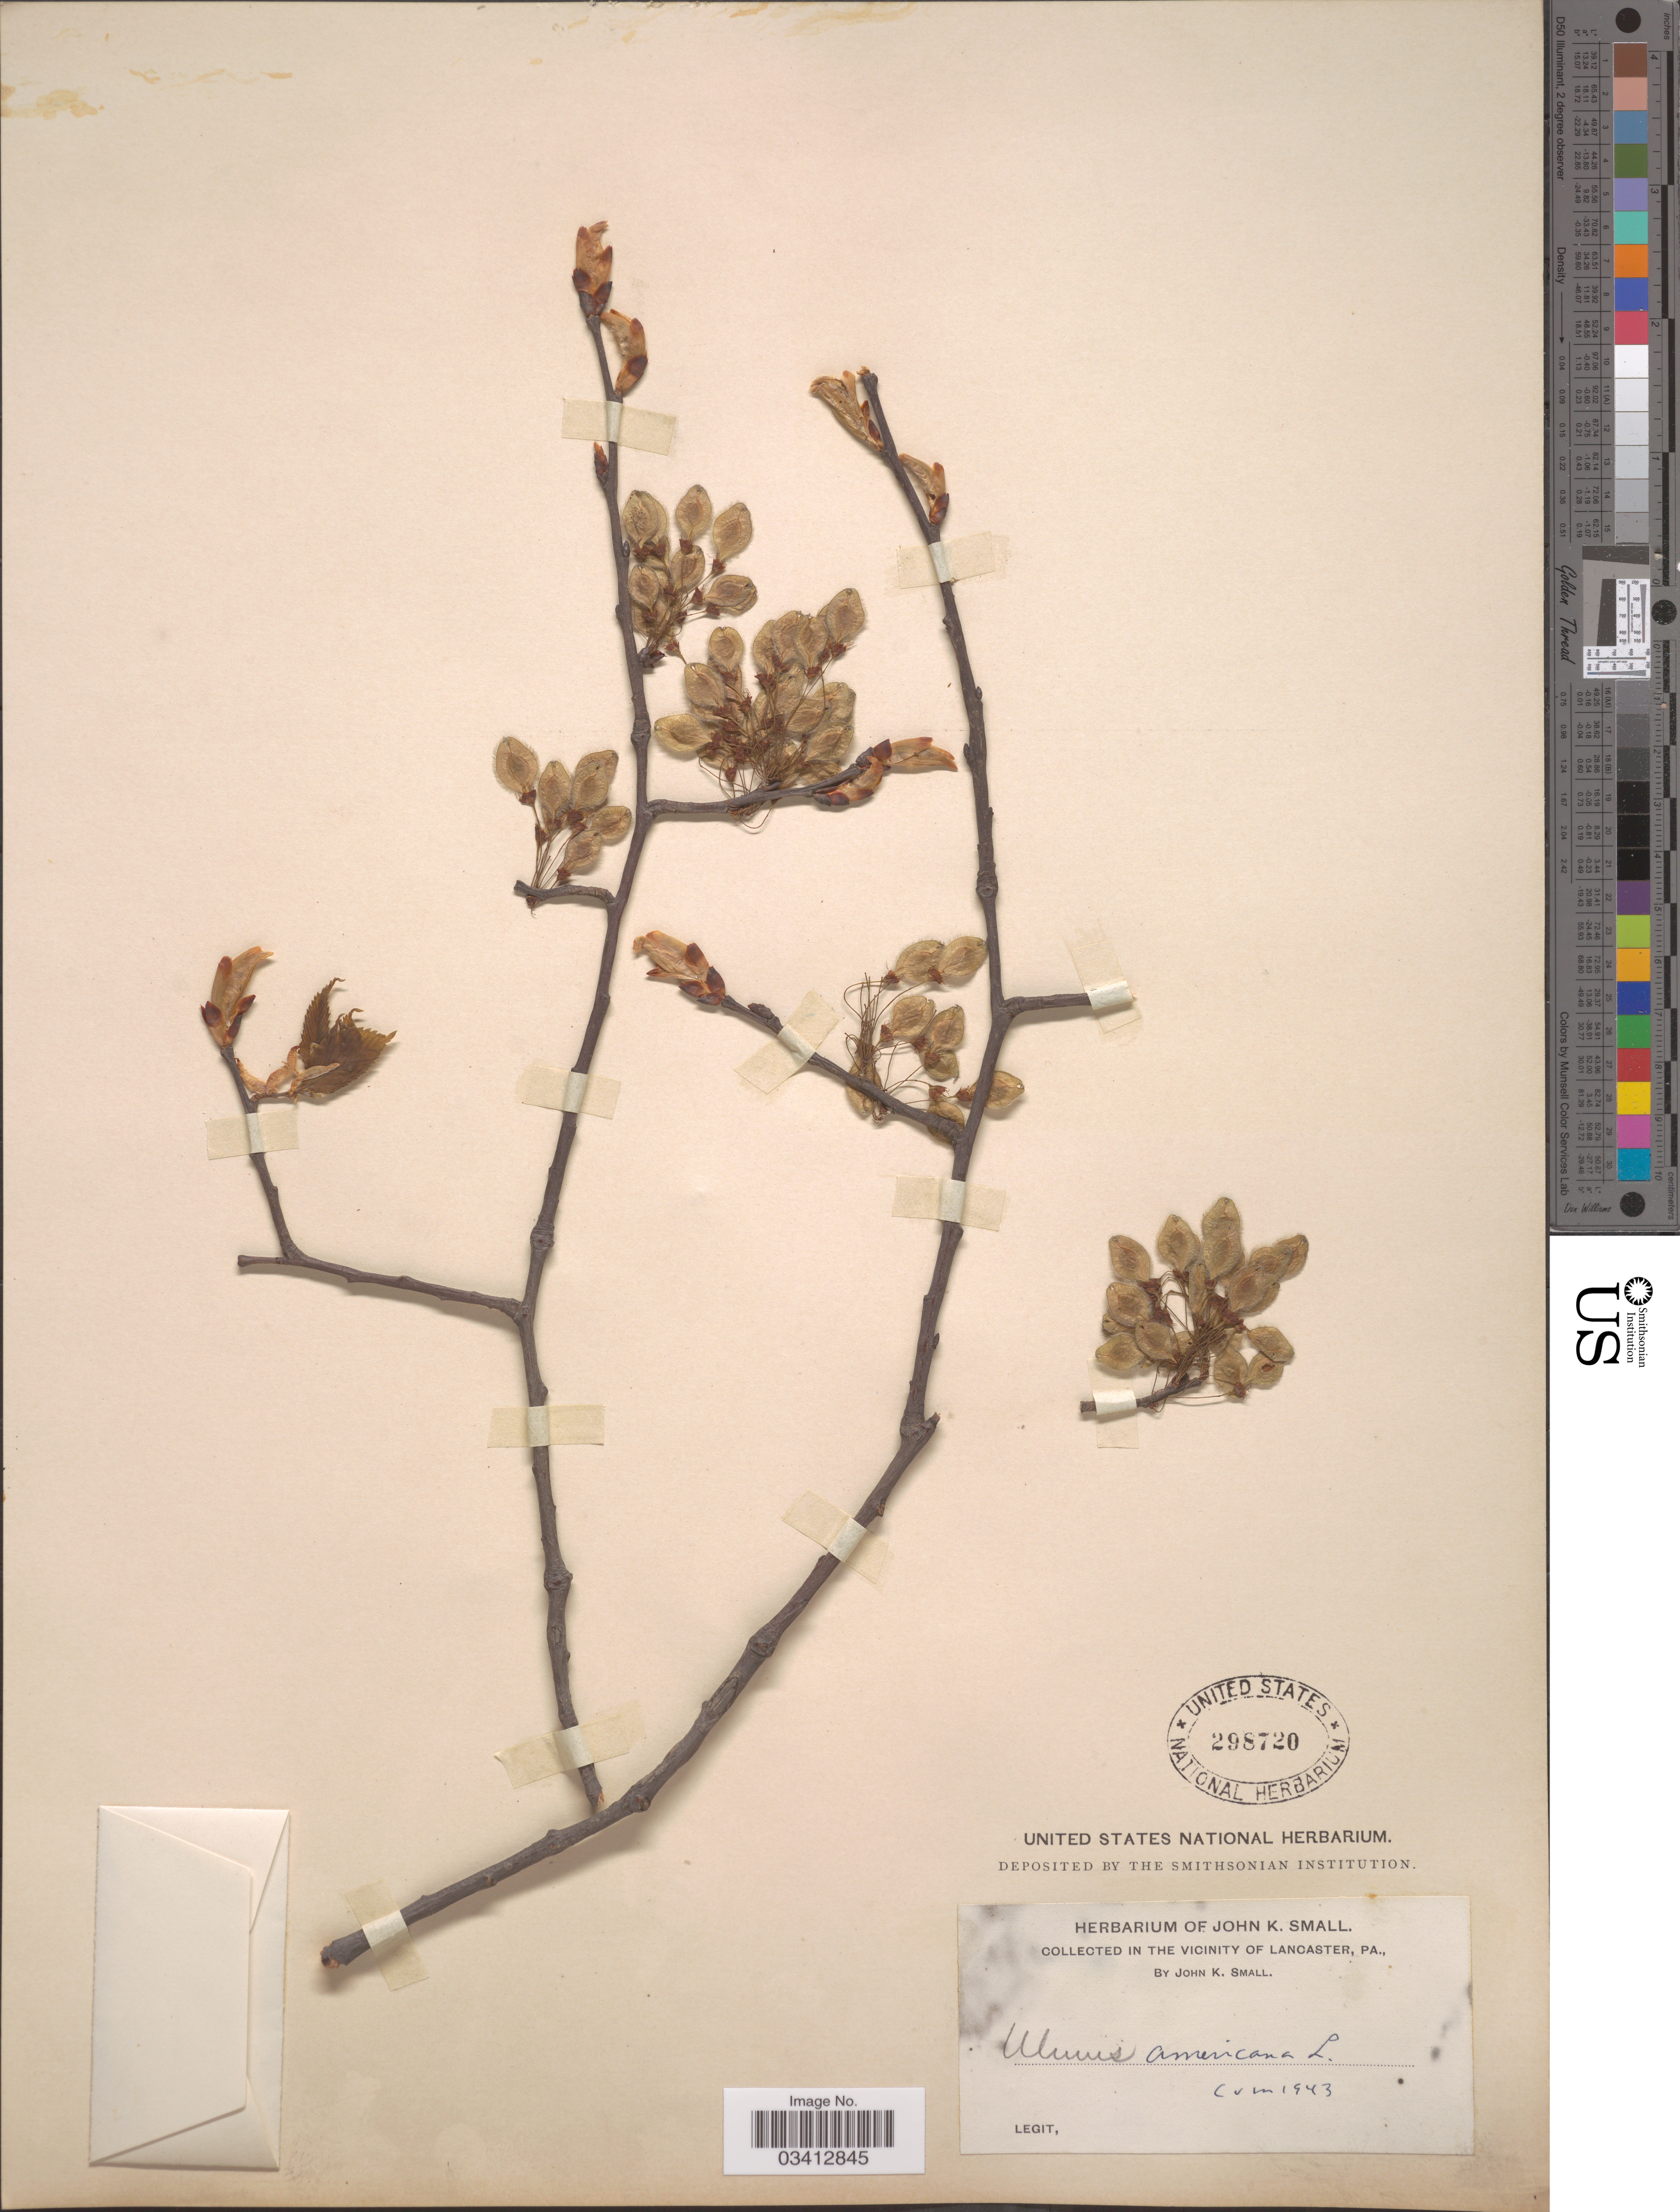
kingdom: Plantae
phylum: Tracheophyta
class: Magnoliopsida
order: Rosales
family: Ulmaceae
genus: Ulmus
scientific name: Ulmus americana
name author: L.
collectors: J. K. Small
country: United States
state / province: Pennsylvania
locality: In the vicinity of Lancaster.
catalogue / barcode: US 298720